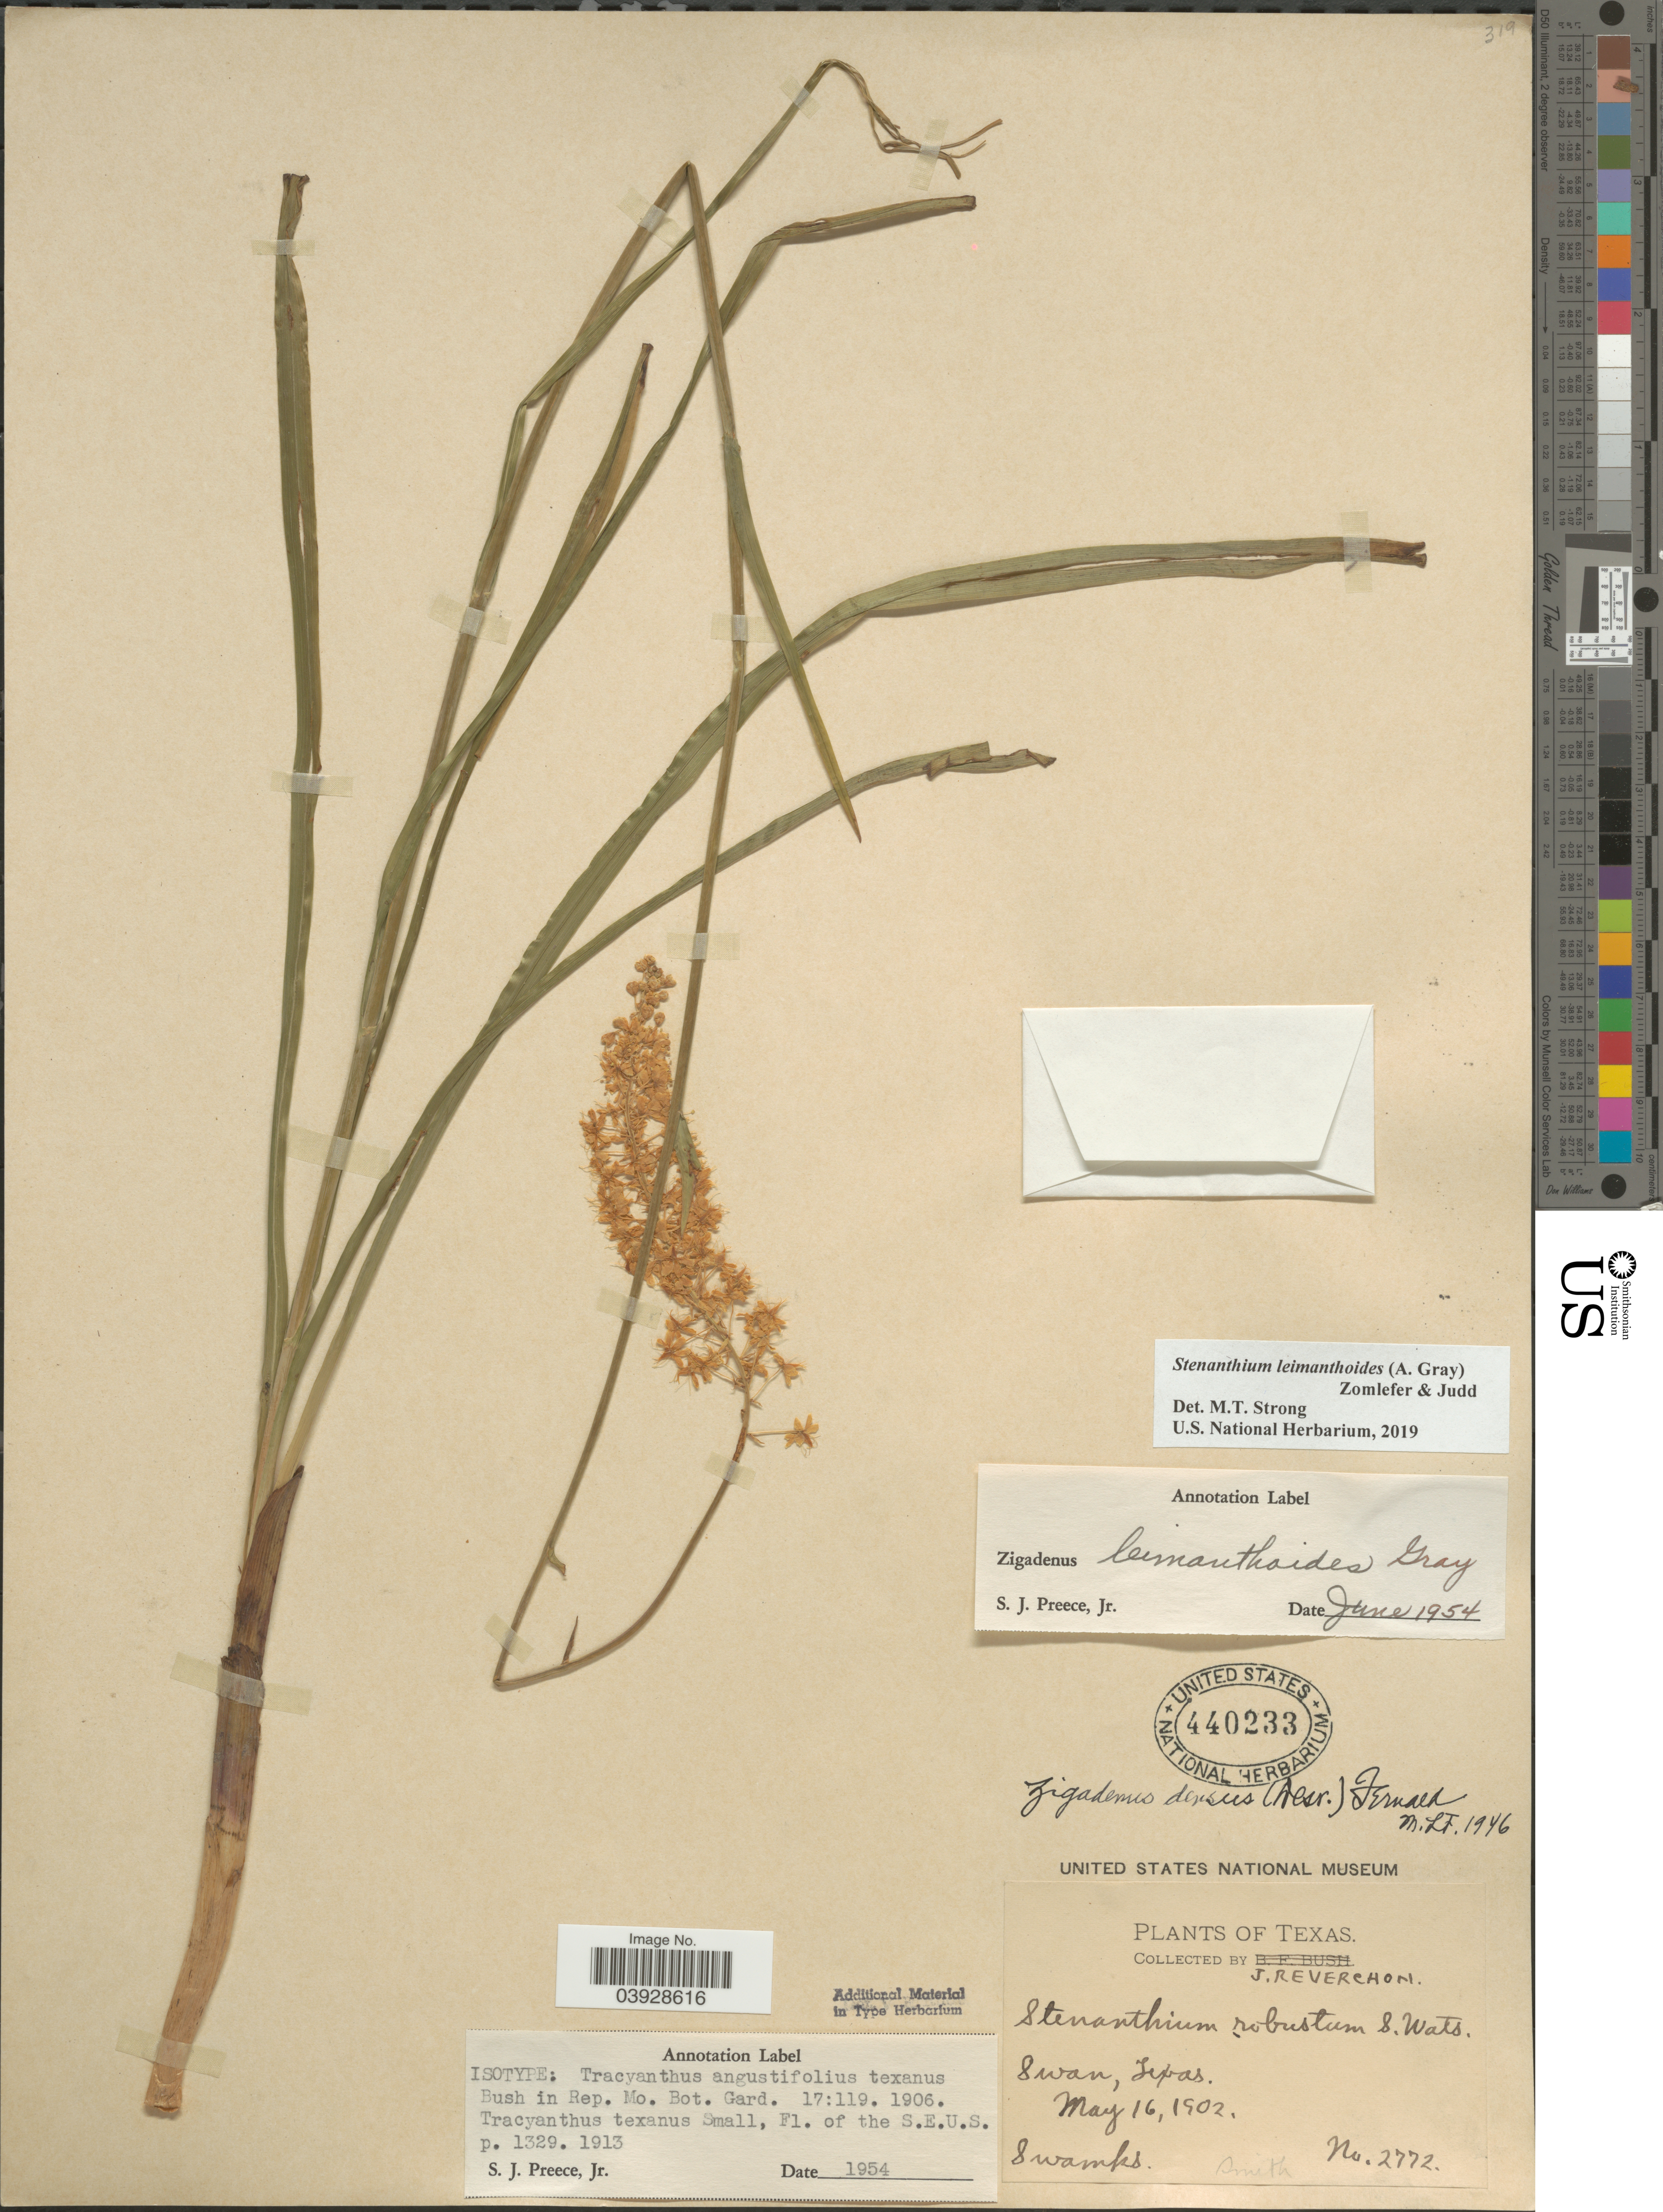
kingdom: Plantae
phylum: Tracheophyta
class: Liliopsida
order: Liliales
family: Melanthiaceae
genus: Stenanthium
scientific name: Stenanthium leimanthoides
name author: (A. Gray) Zomlefer & Judd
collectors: J. Reverchon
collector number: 2772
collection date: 1902-05-16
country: United States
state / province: Texas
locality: Swan.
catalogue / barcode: US 440233